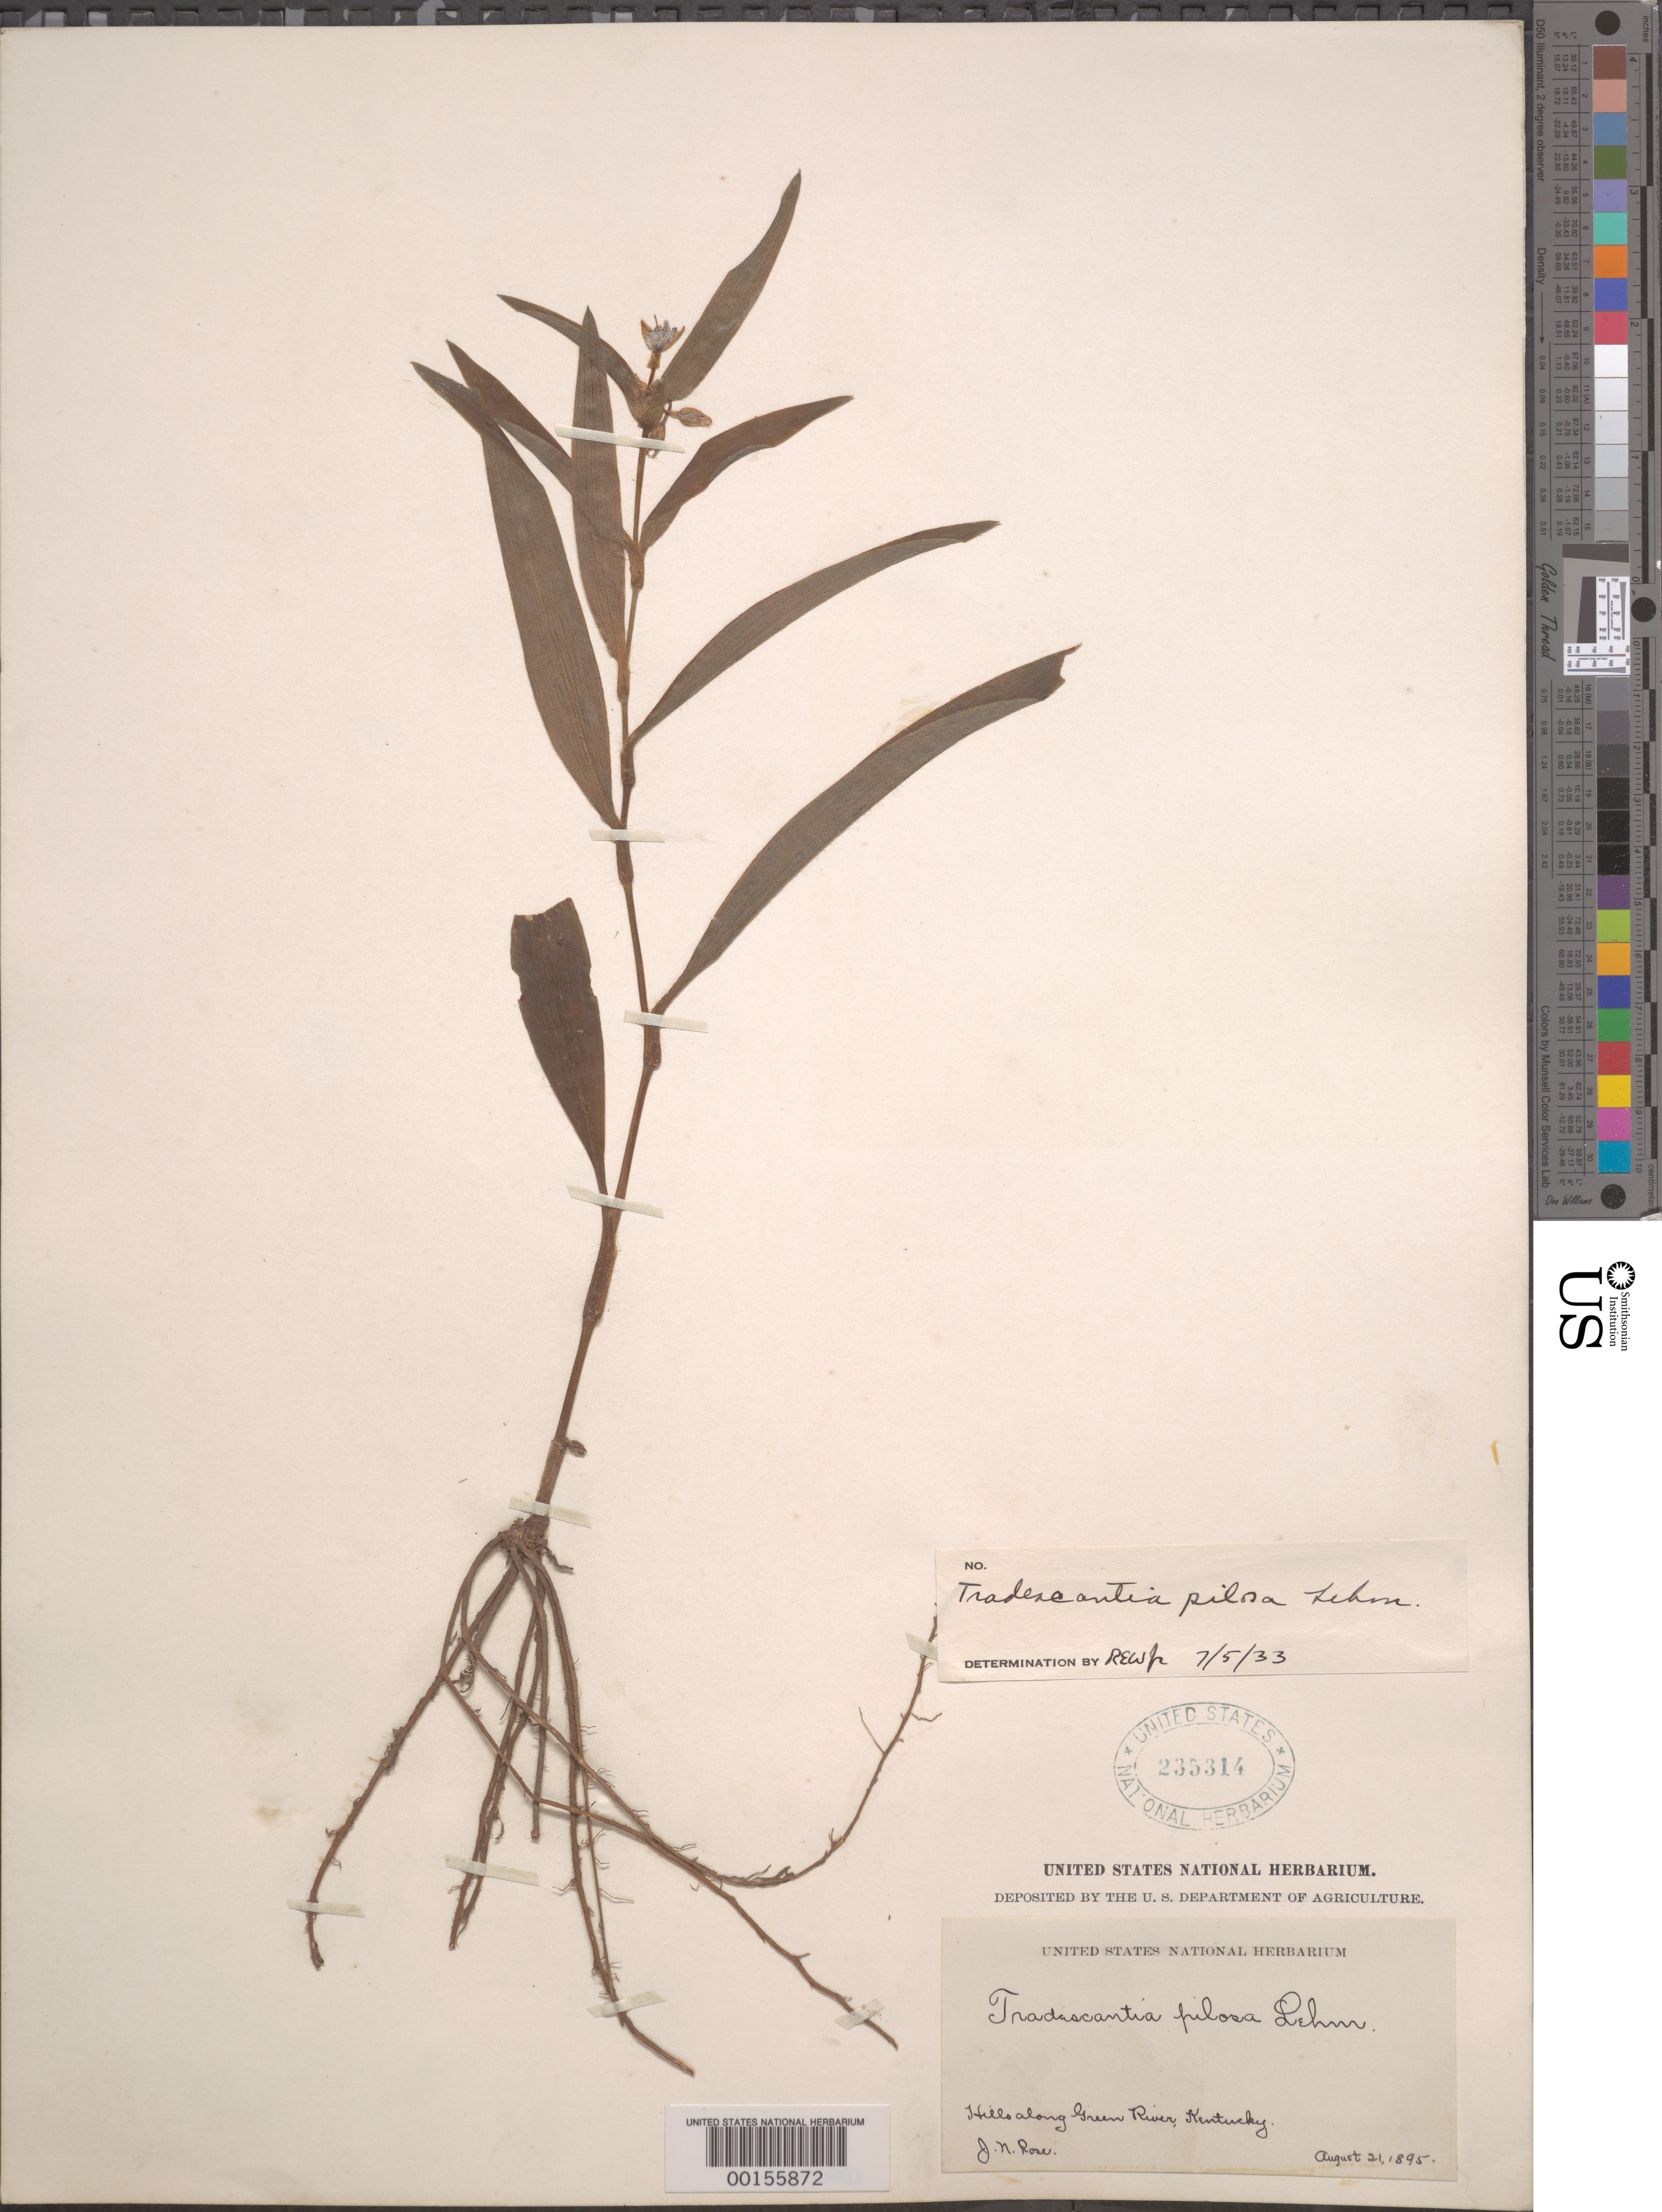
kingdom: Plantae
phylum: Tracheophyta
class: Liliopsida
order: Commelinales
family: Commelinaceae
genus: Tradescantia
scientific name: Tradescantia subaspera var. subaspera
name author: Ker Gawl.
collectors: J. N. Rose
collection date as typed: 21 Aug 1895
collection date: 1895-08-21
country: United States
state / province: Kentucky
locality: Green river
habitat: Hills along river bank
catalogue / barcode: US 235314